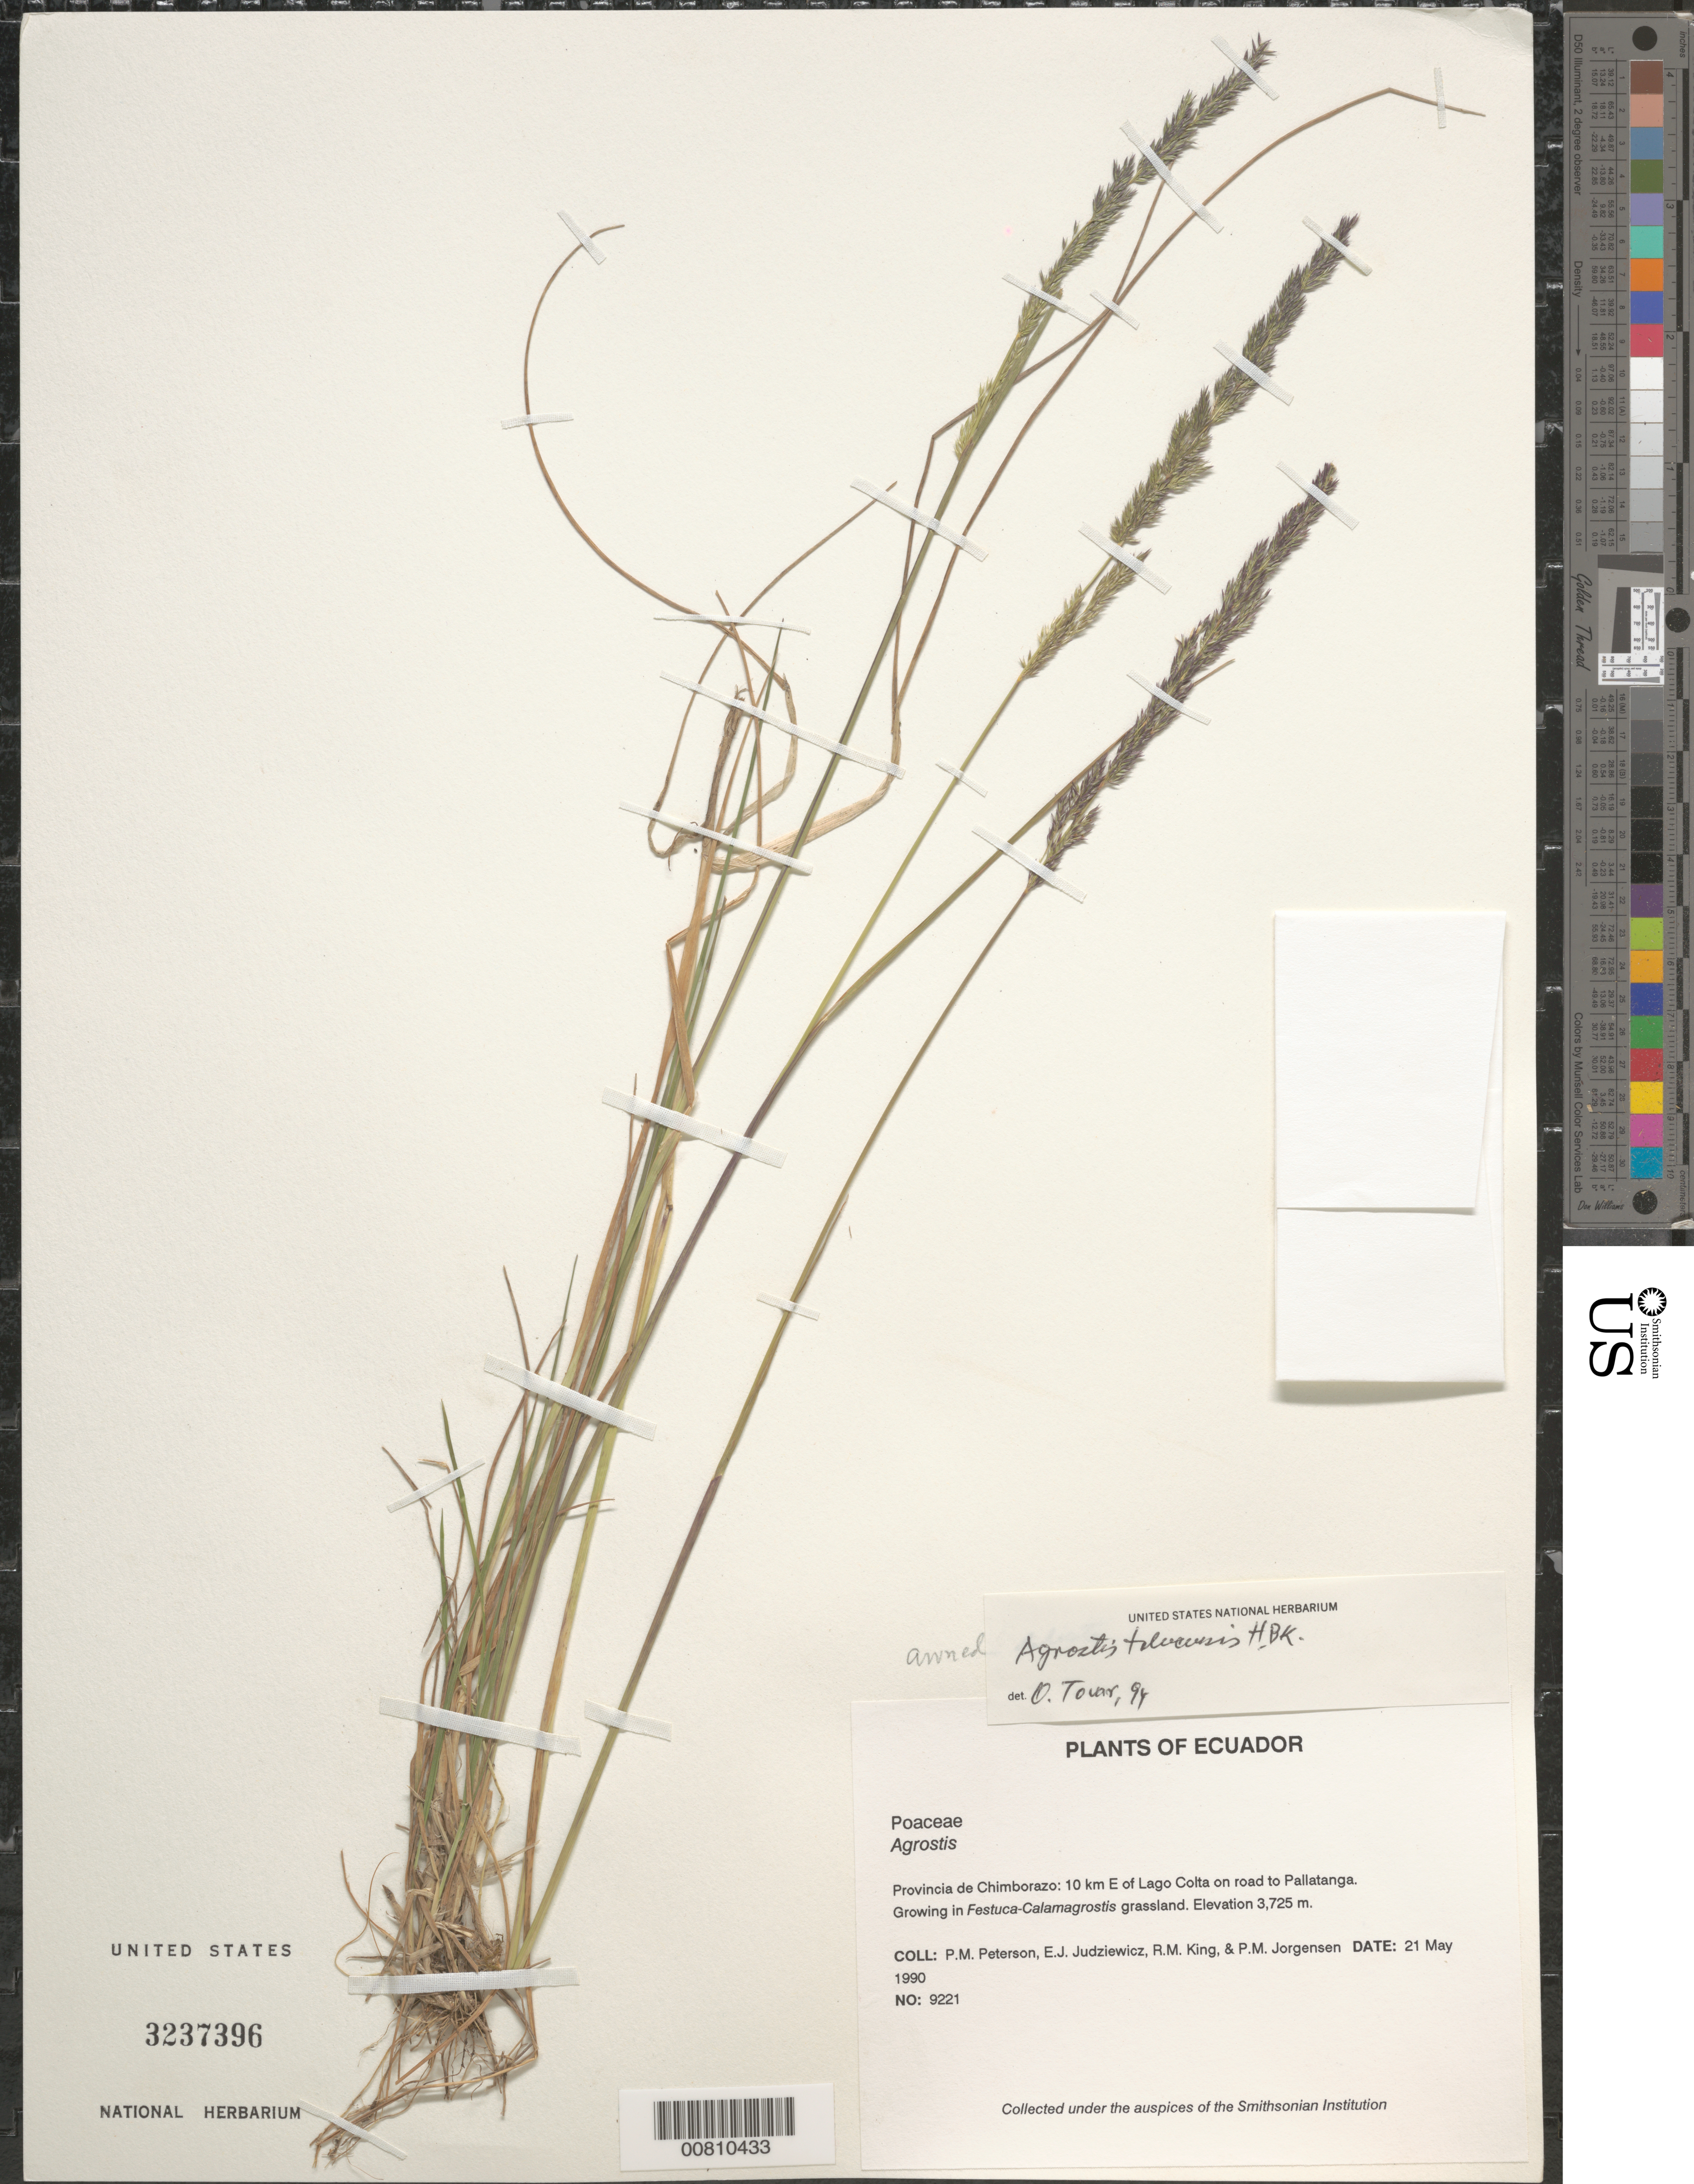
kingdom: Plantae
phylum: Tracheophyta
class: Liliopsida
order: Poales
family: Poaceae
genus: Agrostis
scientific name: Agrostis tolucensis Kunth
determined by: Tovar, Óscar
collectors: P. M. Peterson, E. J. Judziewicz, R. M. King & P. M. Jørgensen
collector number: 09221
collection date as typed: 21 May 1990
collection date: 1990-05-21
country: Ecuador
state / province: Chimborazo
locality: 10 km E of Lago Colta on road to Pallatanga.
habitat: Growing in Festuca-Calamagrostis grassland.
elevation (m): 3725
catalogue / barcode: US 3237396